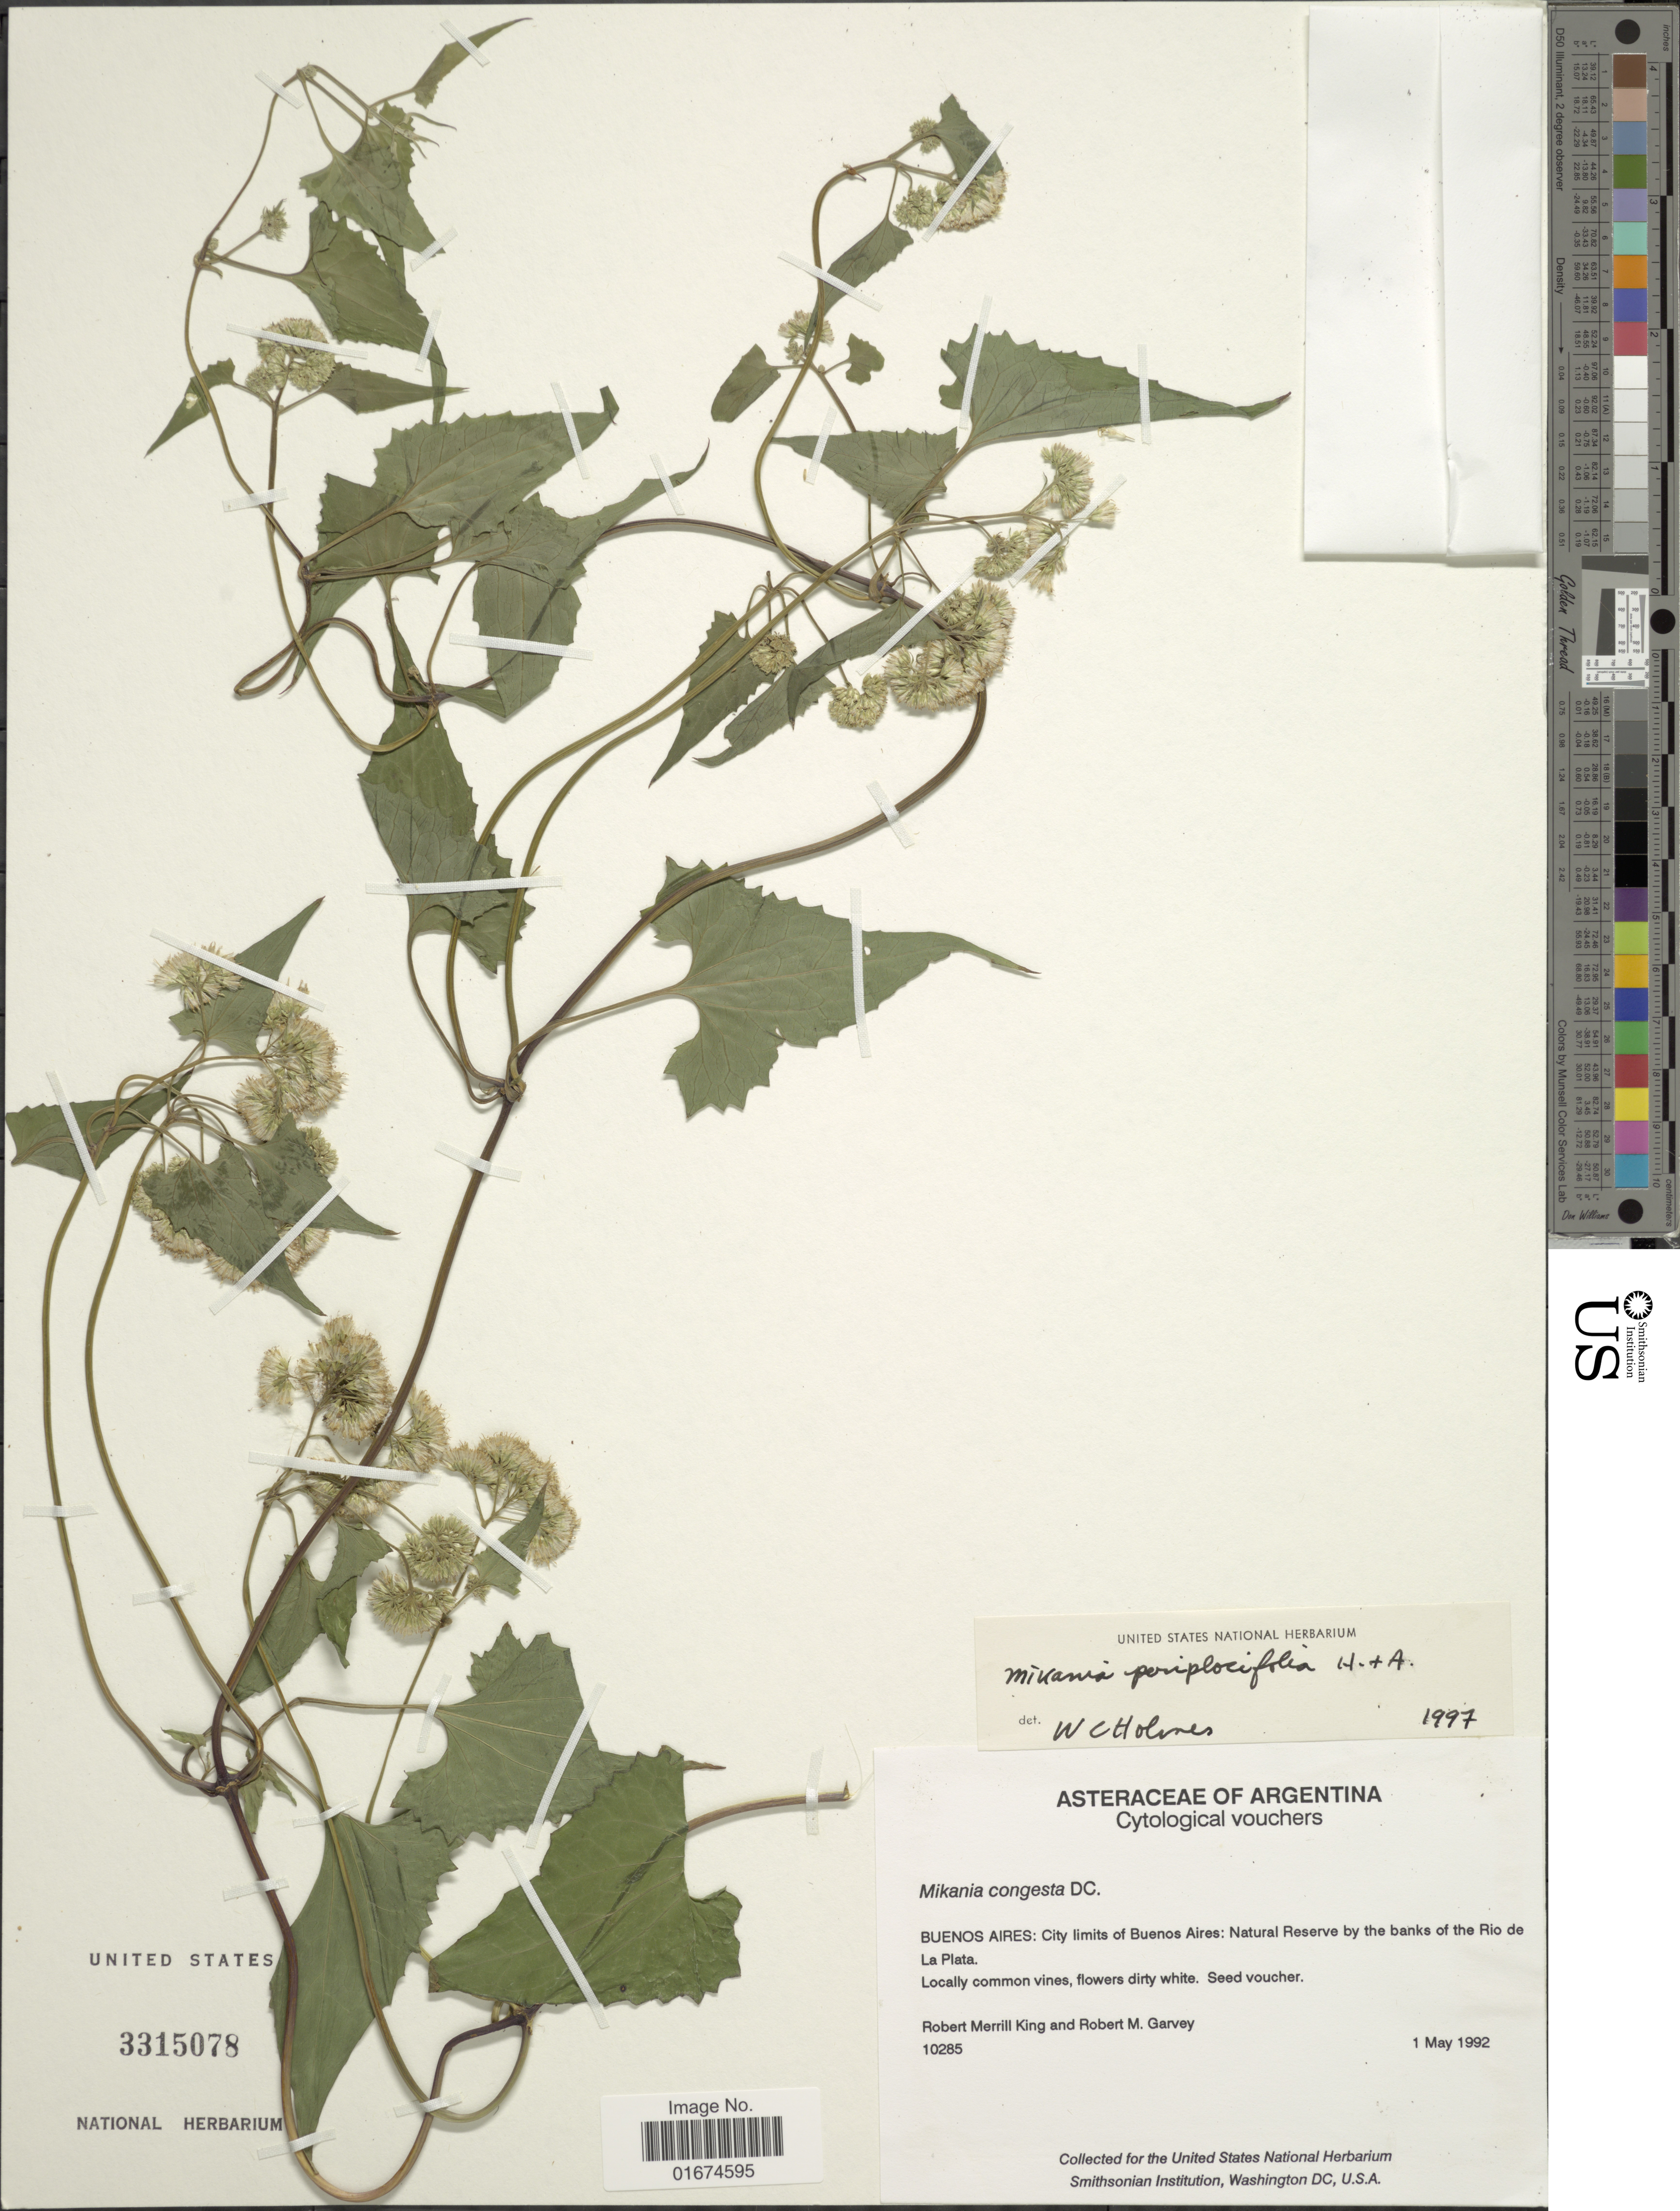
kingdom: Plantae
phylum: Tracheophyta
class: Magnoliopsida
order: Asterales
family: Asteraceae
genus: Mikania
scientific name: Mikania periplocifolia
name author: Hook. & Arn.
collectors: R. M. King & R. Garvey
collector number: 10285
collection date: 1992-05-01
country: Argentina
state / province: Buenos Aires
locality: City limits of Buenos Aires: Natural Reserve by the banks of the Rio de La Plata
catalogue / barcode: US 3315078